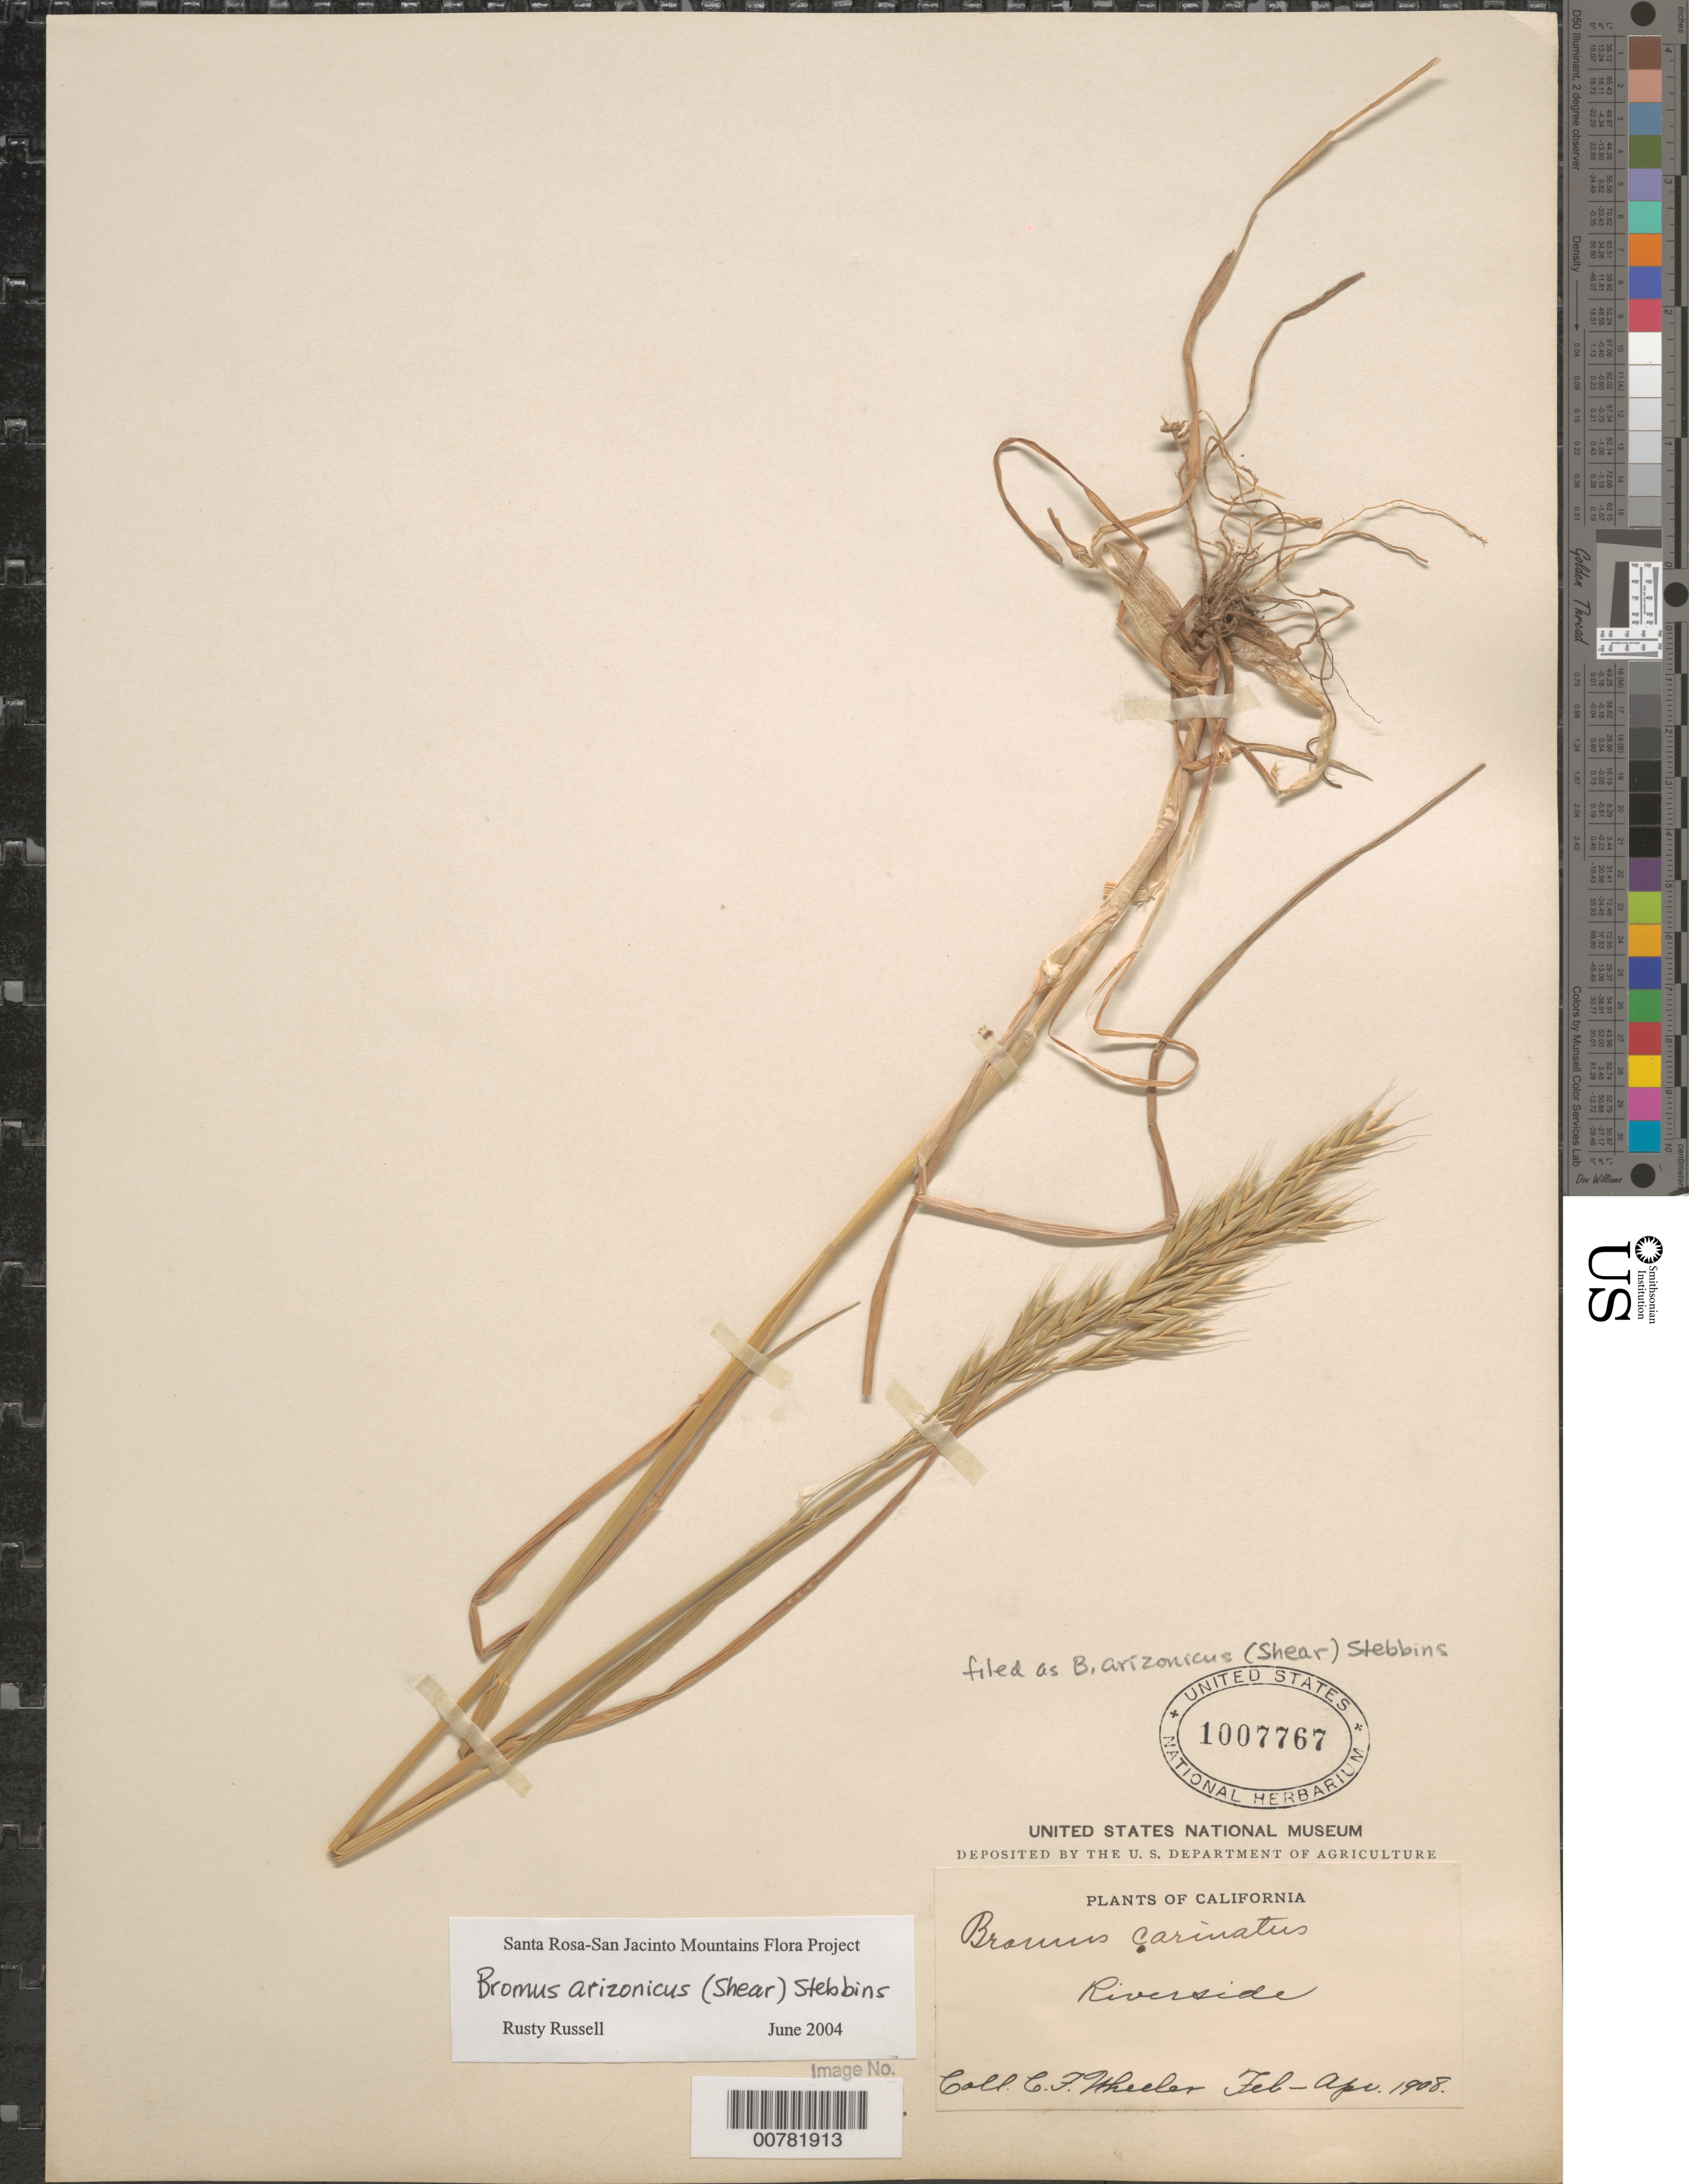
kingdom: Plantae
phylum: Tracheophyta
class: Liliopsida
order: Poales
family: Poaceae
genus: Bromus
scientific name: Bromus arizonicus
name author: (Shear) Stebbins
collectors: C. Wheeler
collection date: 1908-02/1908-04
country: United States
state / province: California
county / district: Riverside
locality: Riverside.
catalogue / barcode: US 1007767